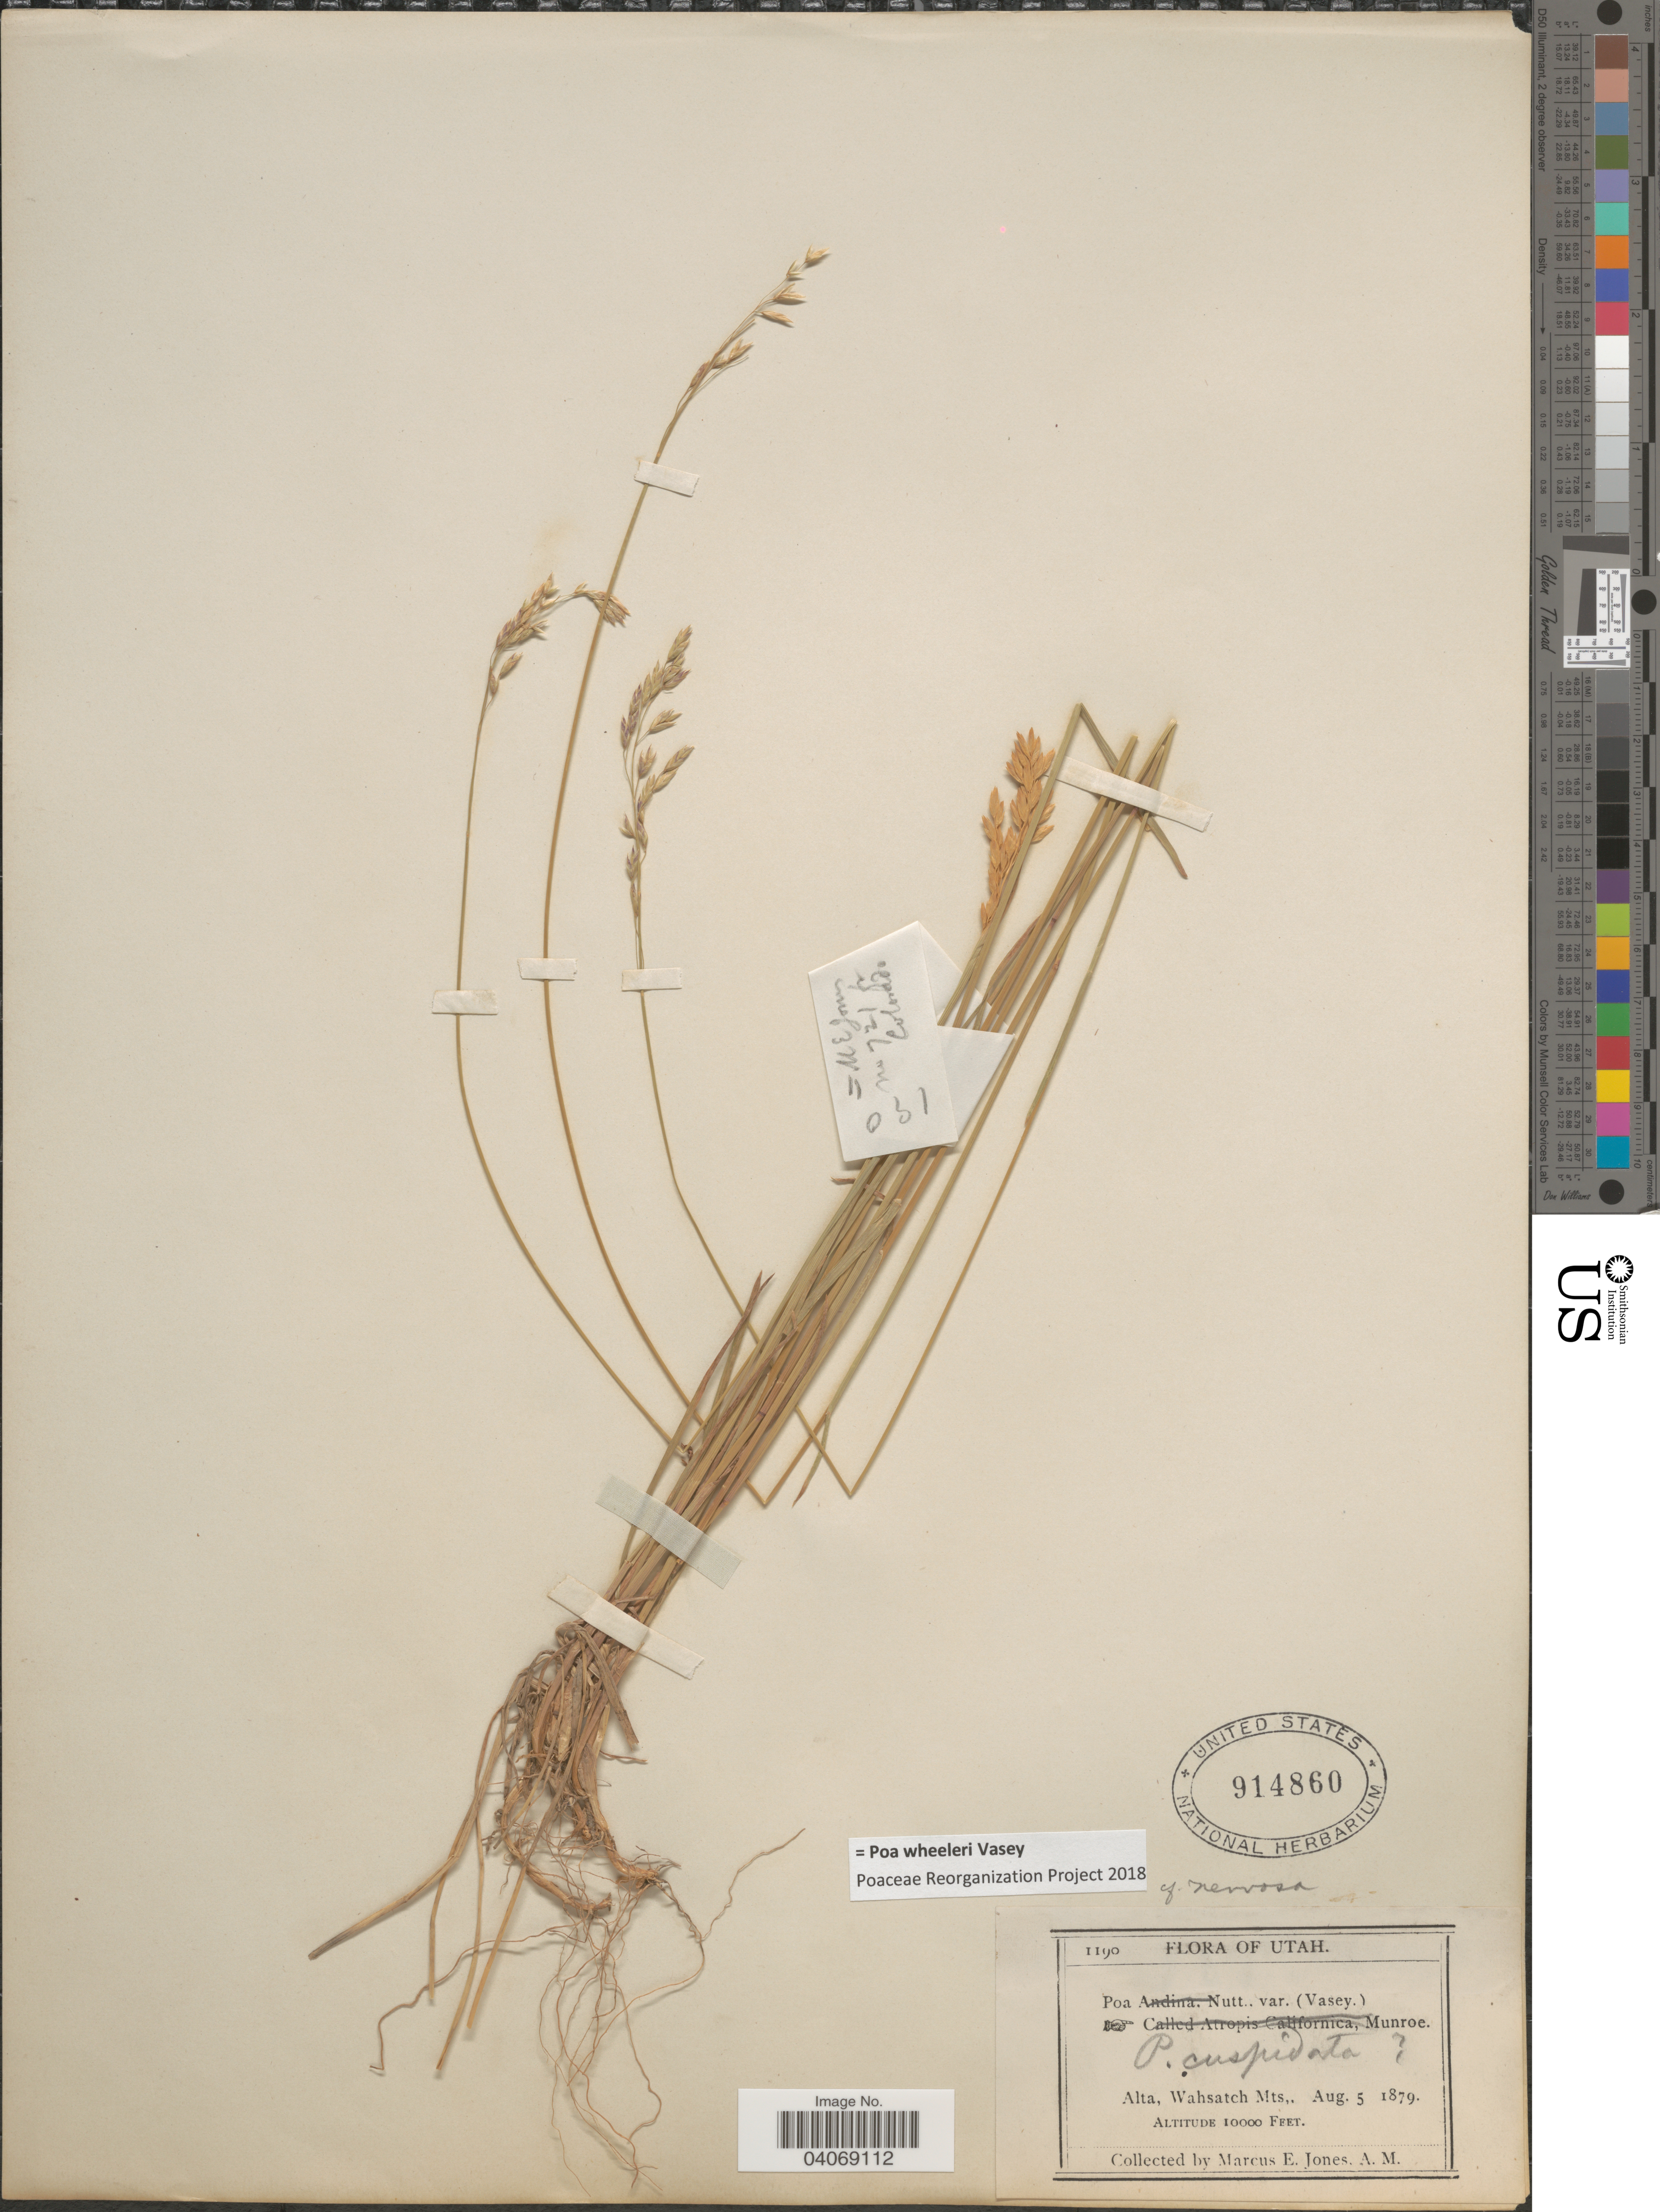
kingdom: Plantae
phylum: Tracheophyta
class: Liliopsida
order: Poales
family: Poaceae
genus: Poa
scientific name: Poa wheeleri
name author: Vasey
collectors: M. E. Jones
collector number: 1190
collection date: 1879-08-05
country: United States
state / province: Utah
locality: Alta, Wahsatch Mts.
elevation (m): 3048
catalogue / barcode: US 914860